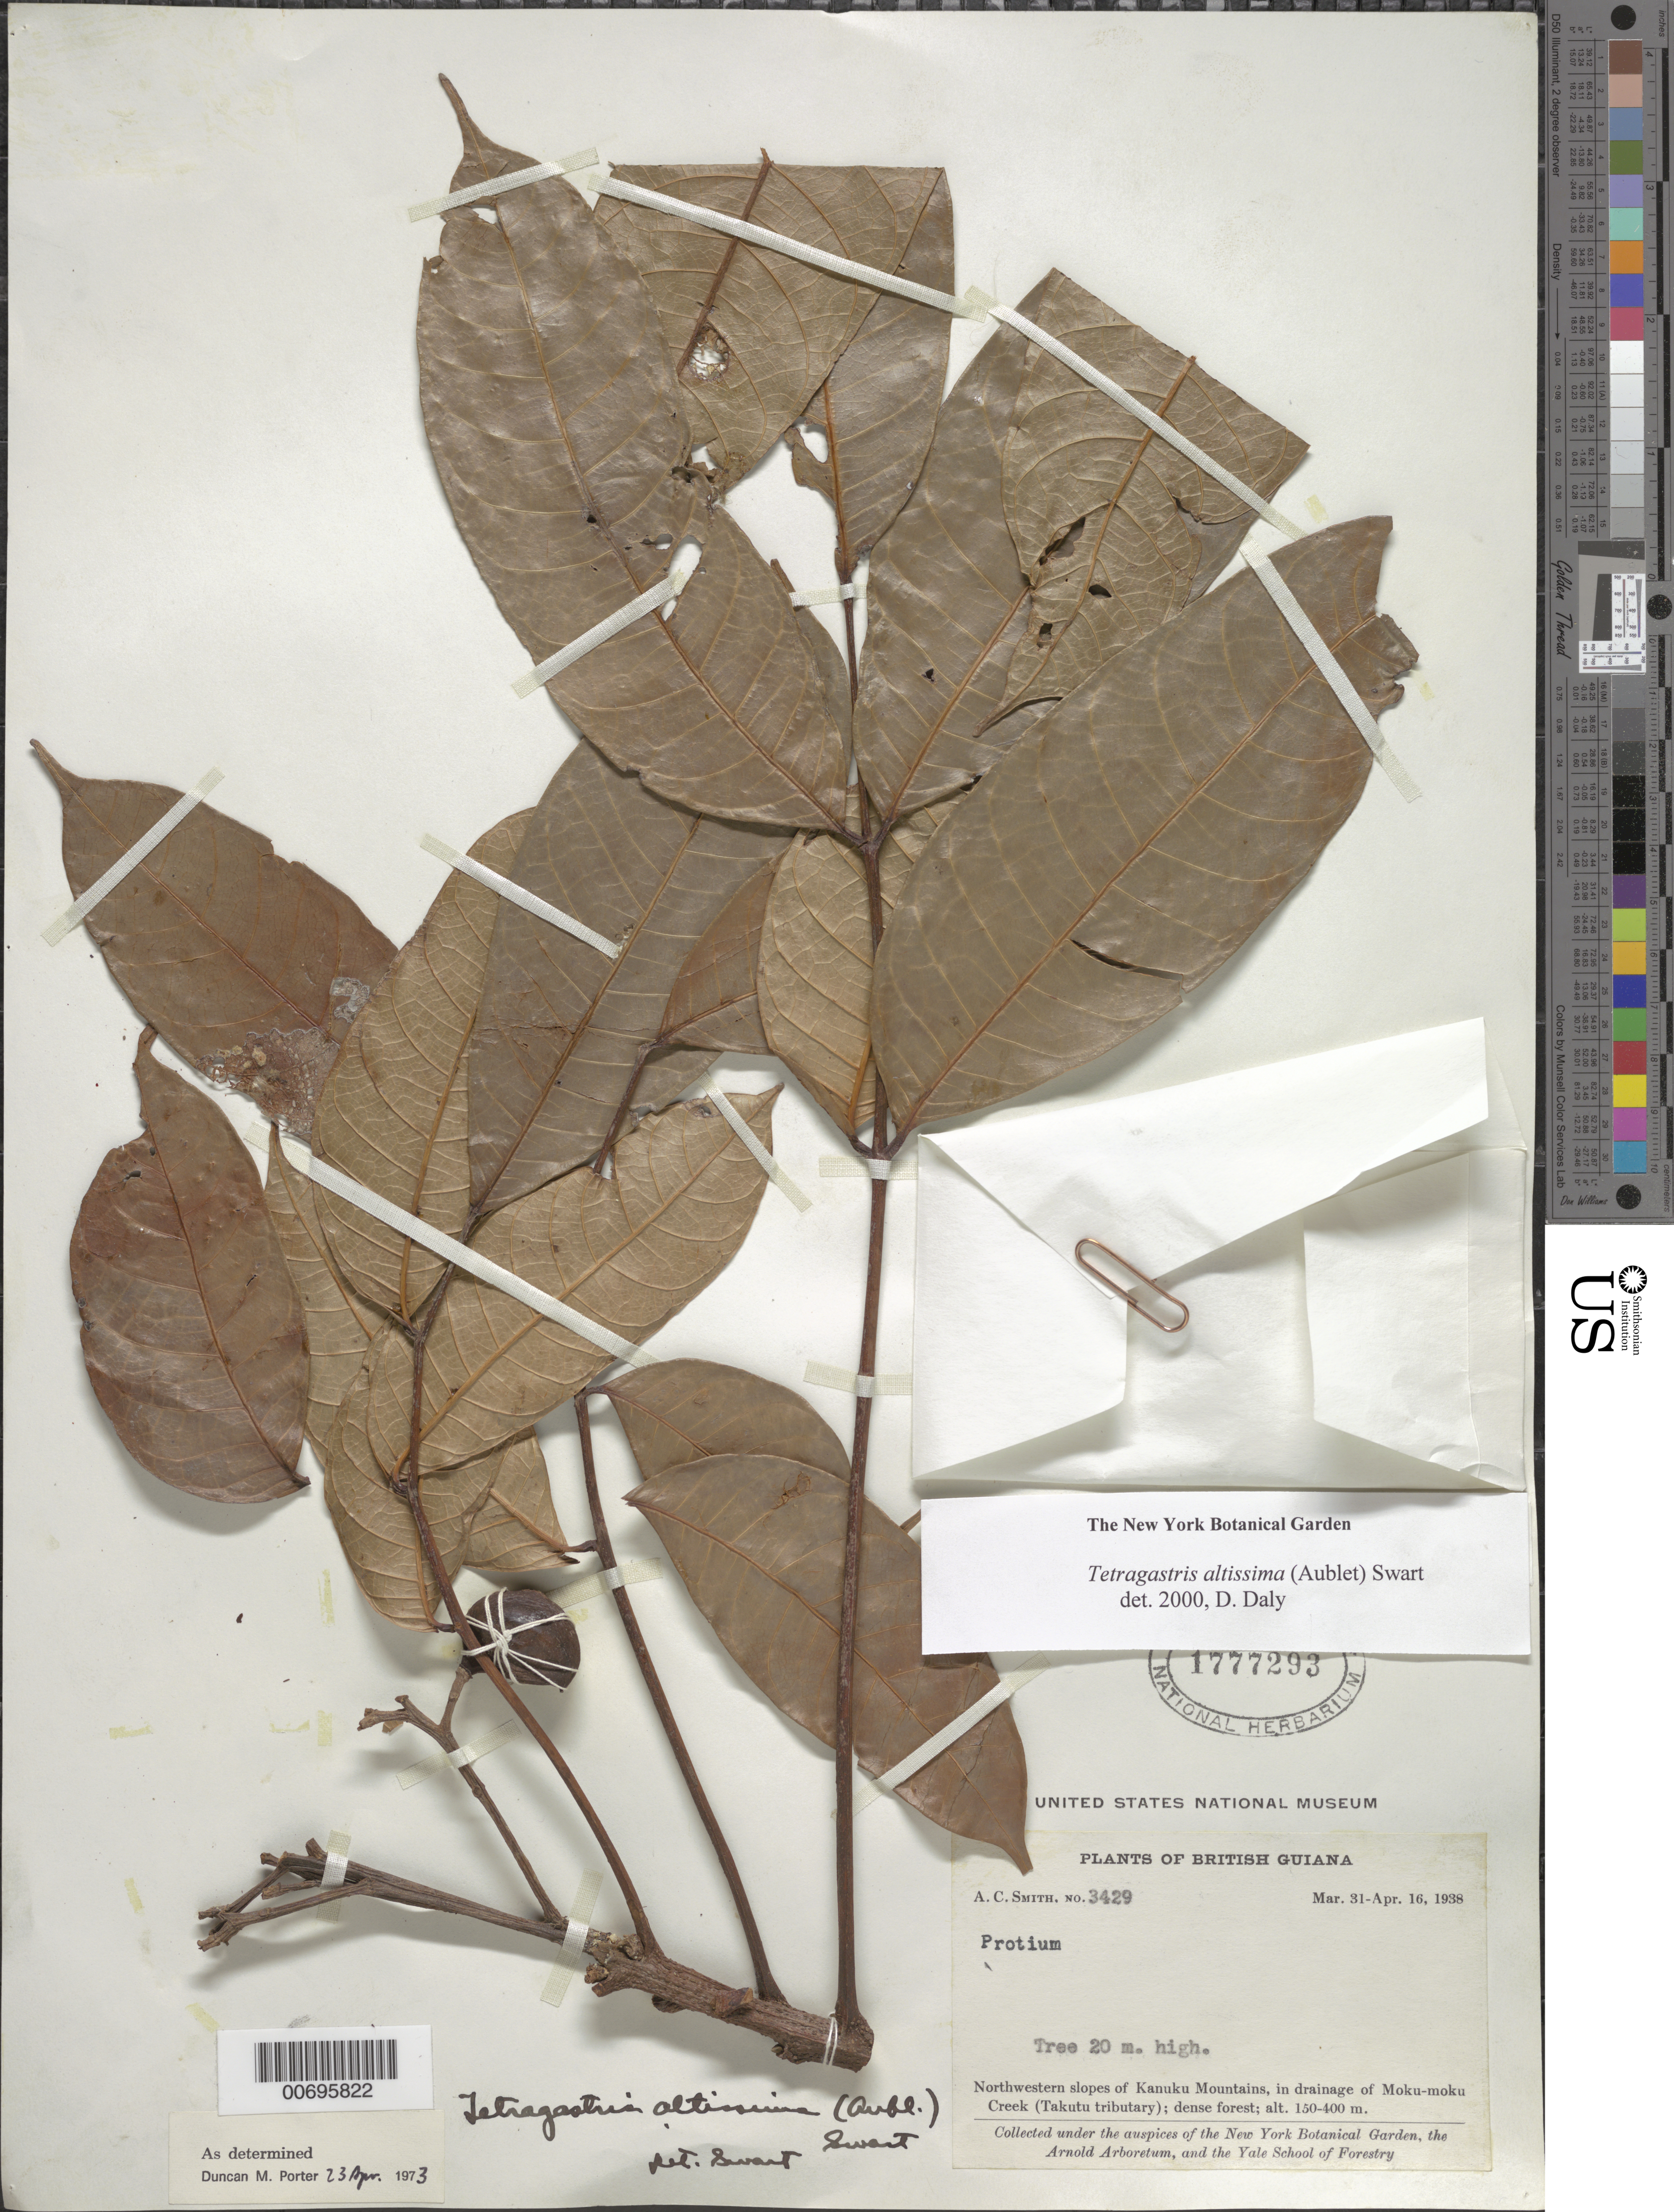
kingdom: Plantae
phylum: Tracheophyta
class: Magnoliopsida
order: Sapindales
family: Burseraceae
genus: Protium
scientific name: Protium altissimum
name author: (Aubl.) Marchand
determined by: Daly, Douglas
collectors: A. C. Smith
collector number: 3429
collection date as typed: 31-Mar-38 to 16-Apr-38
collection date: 1938-03-31/1938-04-16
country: Guyana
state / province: U. Takutu-U. Essequibo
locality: Kanuku Mts., NW slopes, in drainage of Moku-moku Creek (Takutu tributary)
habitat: Dense forest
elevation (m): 150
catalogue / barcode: US 1777293